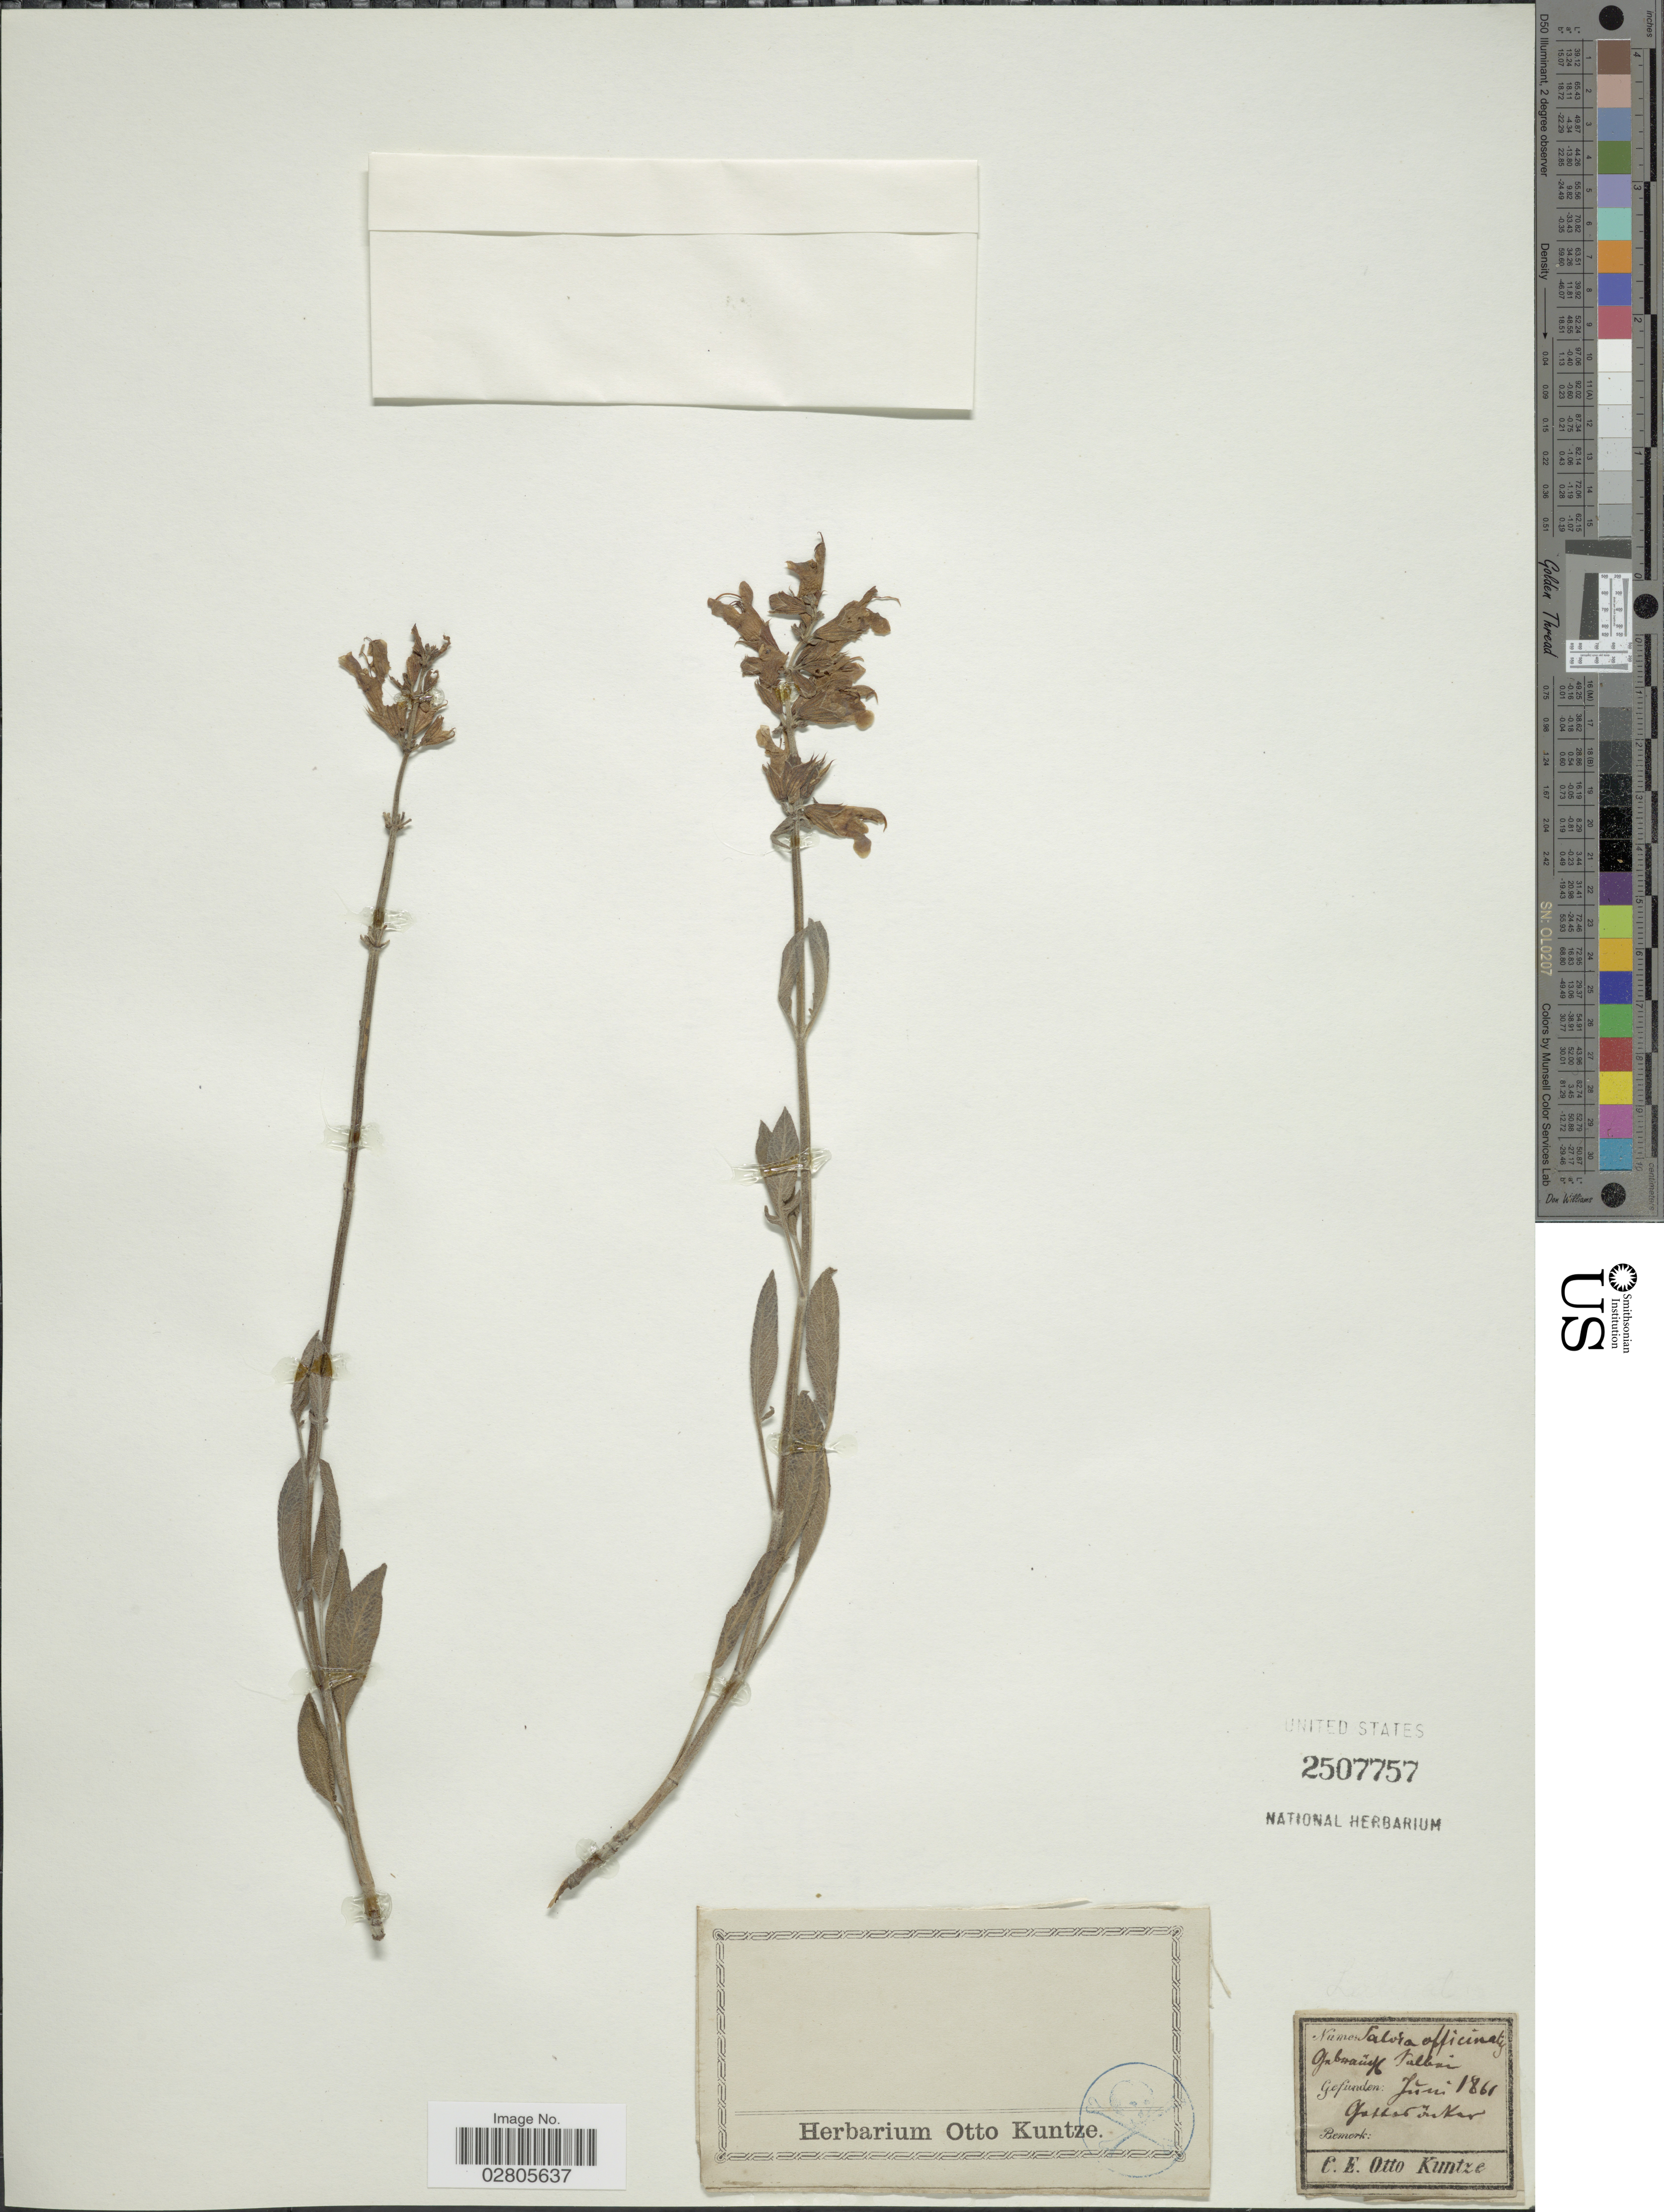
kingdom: Plantae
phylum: Tracheophyta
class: Magnoliopsida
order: Lamiales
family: Lamiaceae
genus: Salvia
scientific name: Salvia officinalis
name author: L.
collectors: C.E.O. Kuntze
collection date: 1861-06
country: Germany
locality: Galberünker [interpreted].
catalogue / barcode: US 2507757